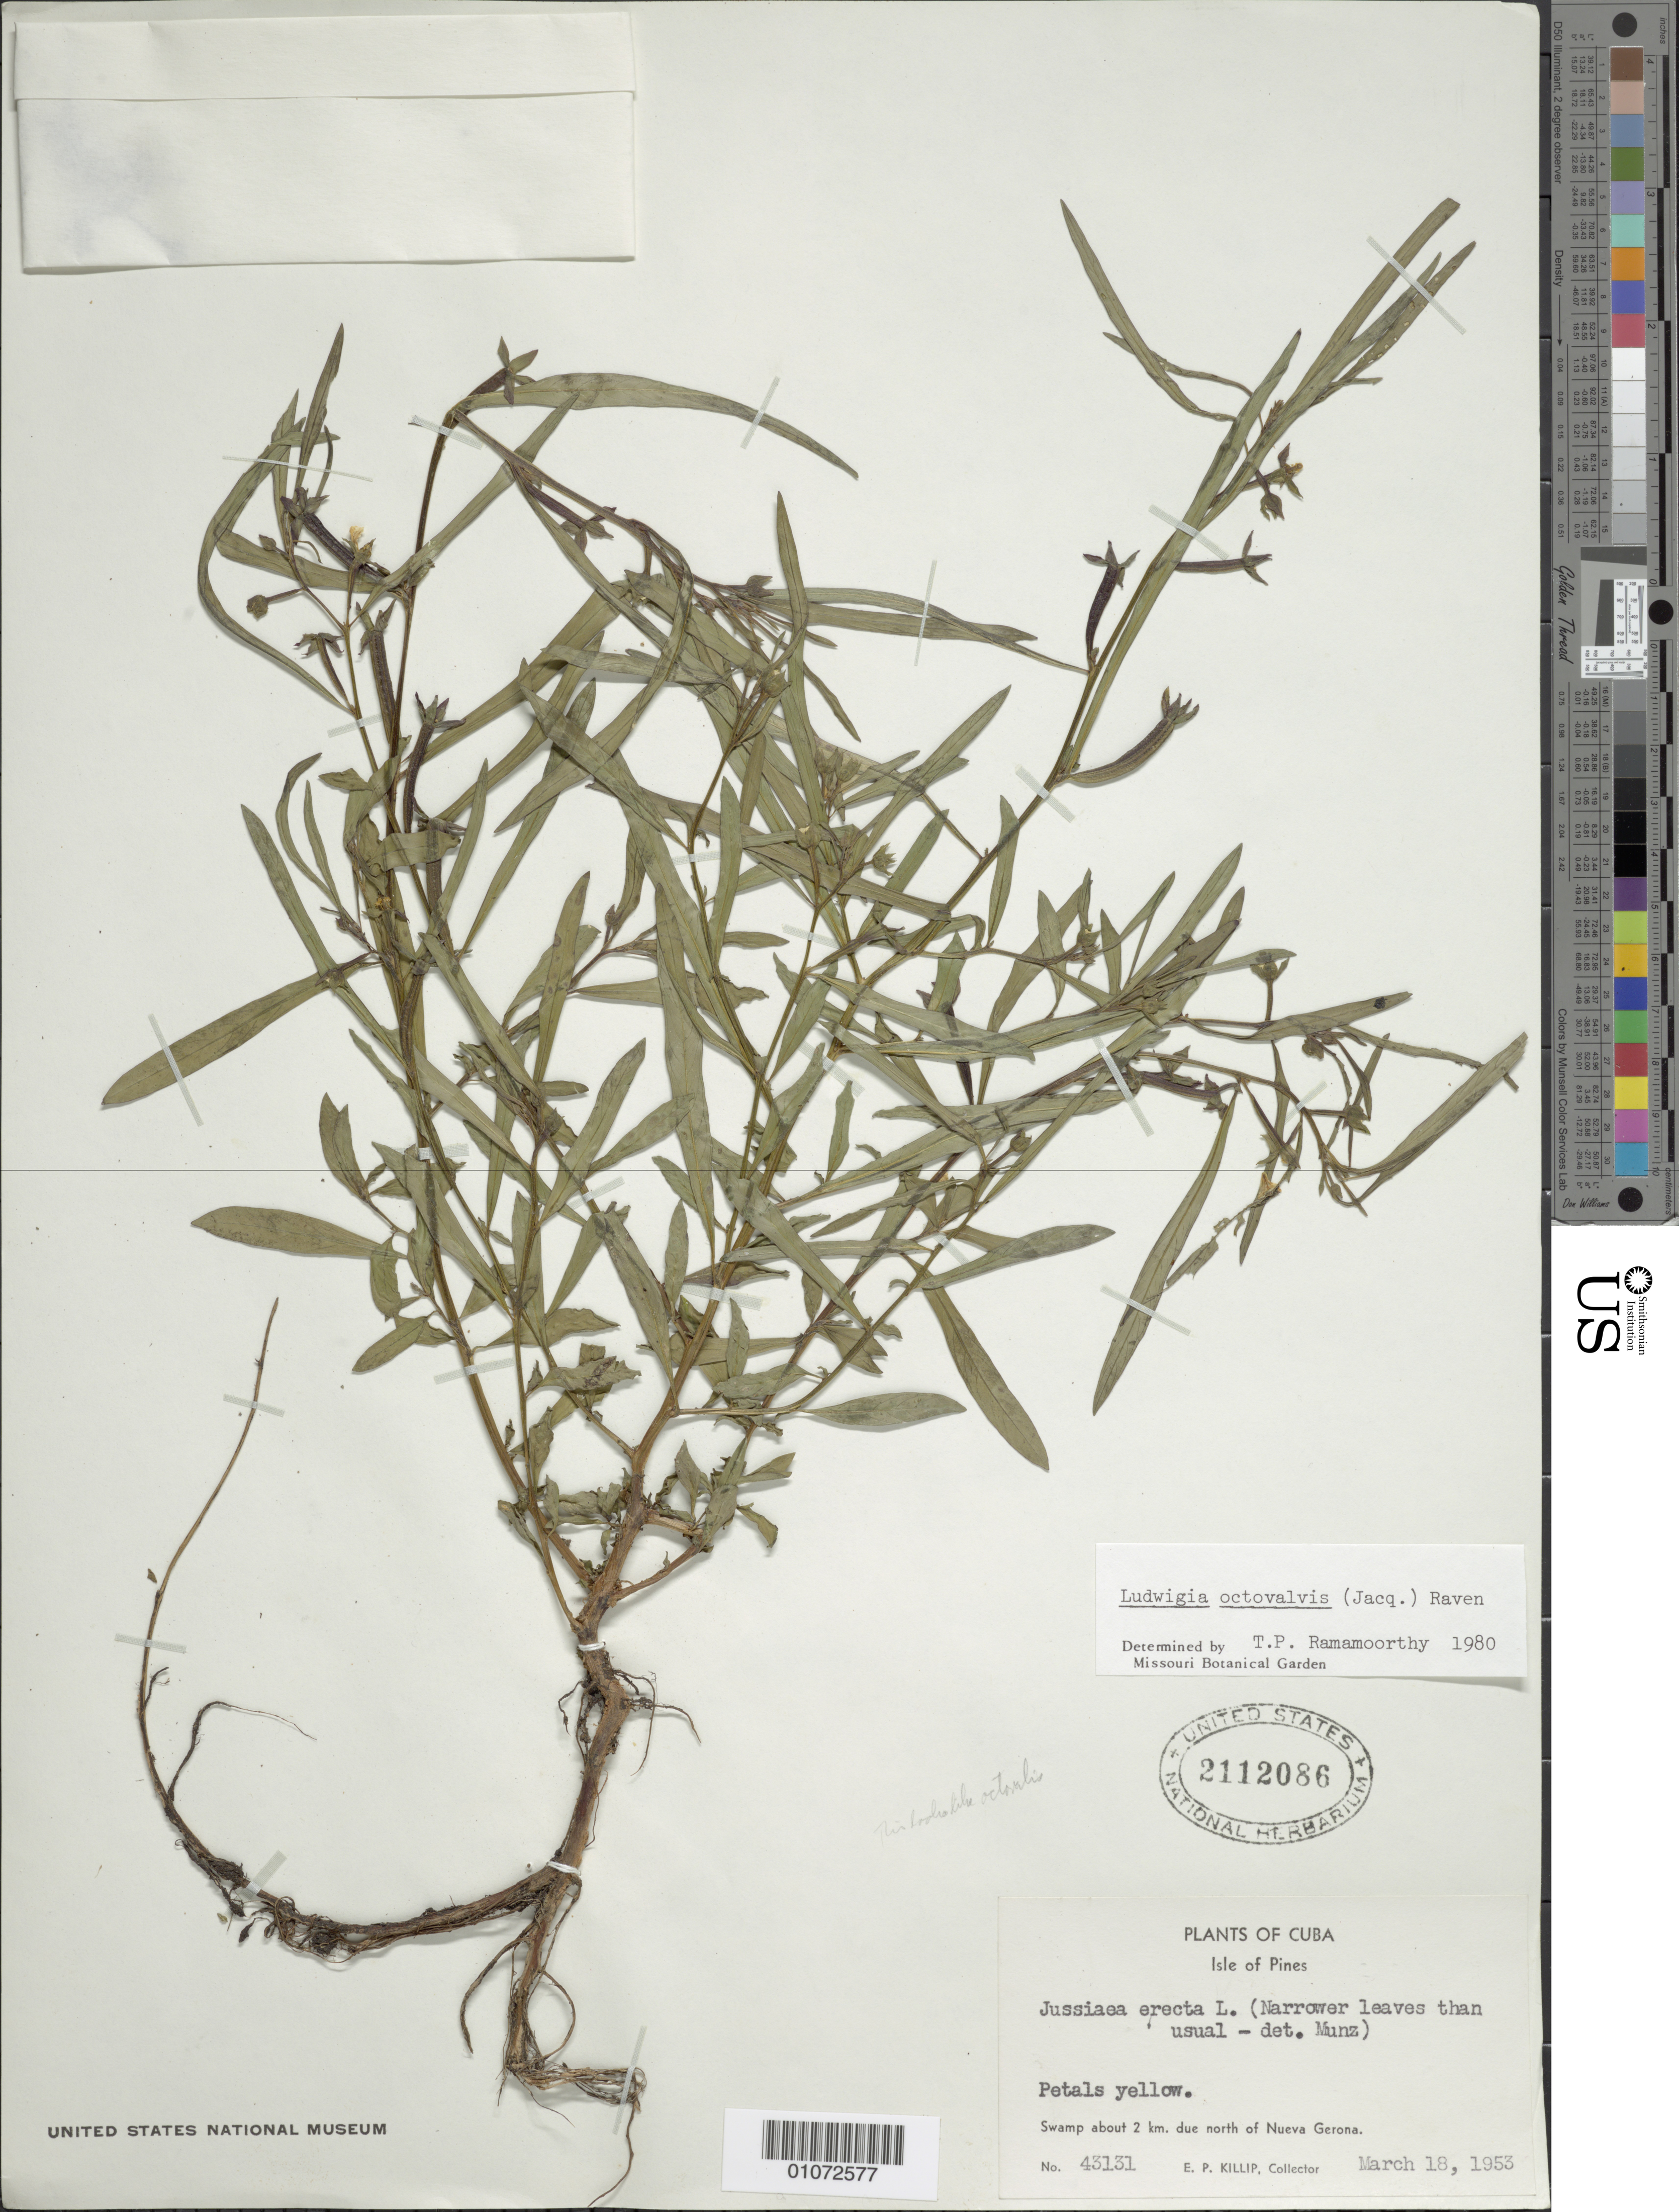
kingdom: Plantae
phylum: Tracheophyta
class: Magnoliopsida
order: Myrtales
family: Onagraceae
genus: Ludwigia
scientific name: Ludwigia octovalvis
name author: (Jacq.) P.H. Raven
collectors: E. P. Killip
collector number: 43131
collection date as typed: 18 Mar 1953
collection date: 1953-03-18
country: Cuba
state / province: Isla de La Juventud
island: Isla de la Juventud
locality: Swamp about 2 km north of Nueva Gerona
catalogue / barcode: US 2112086